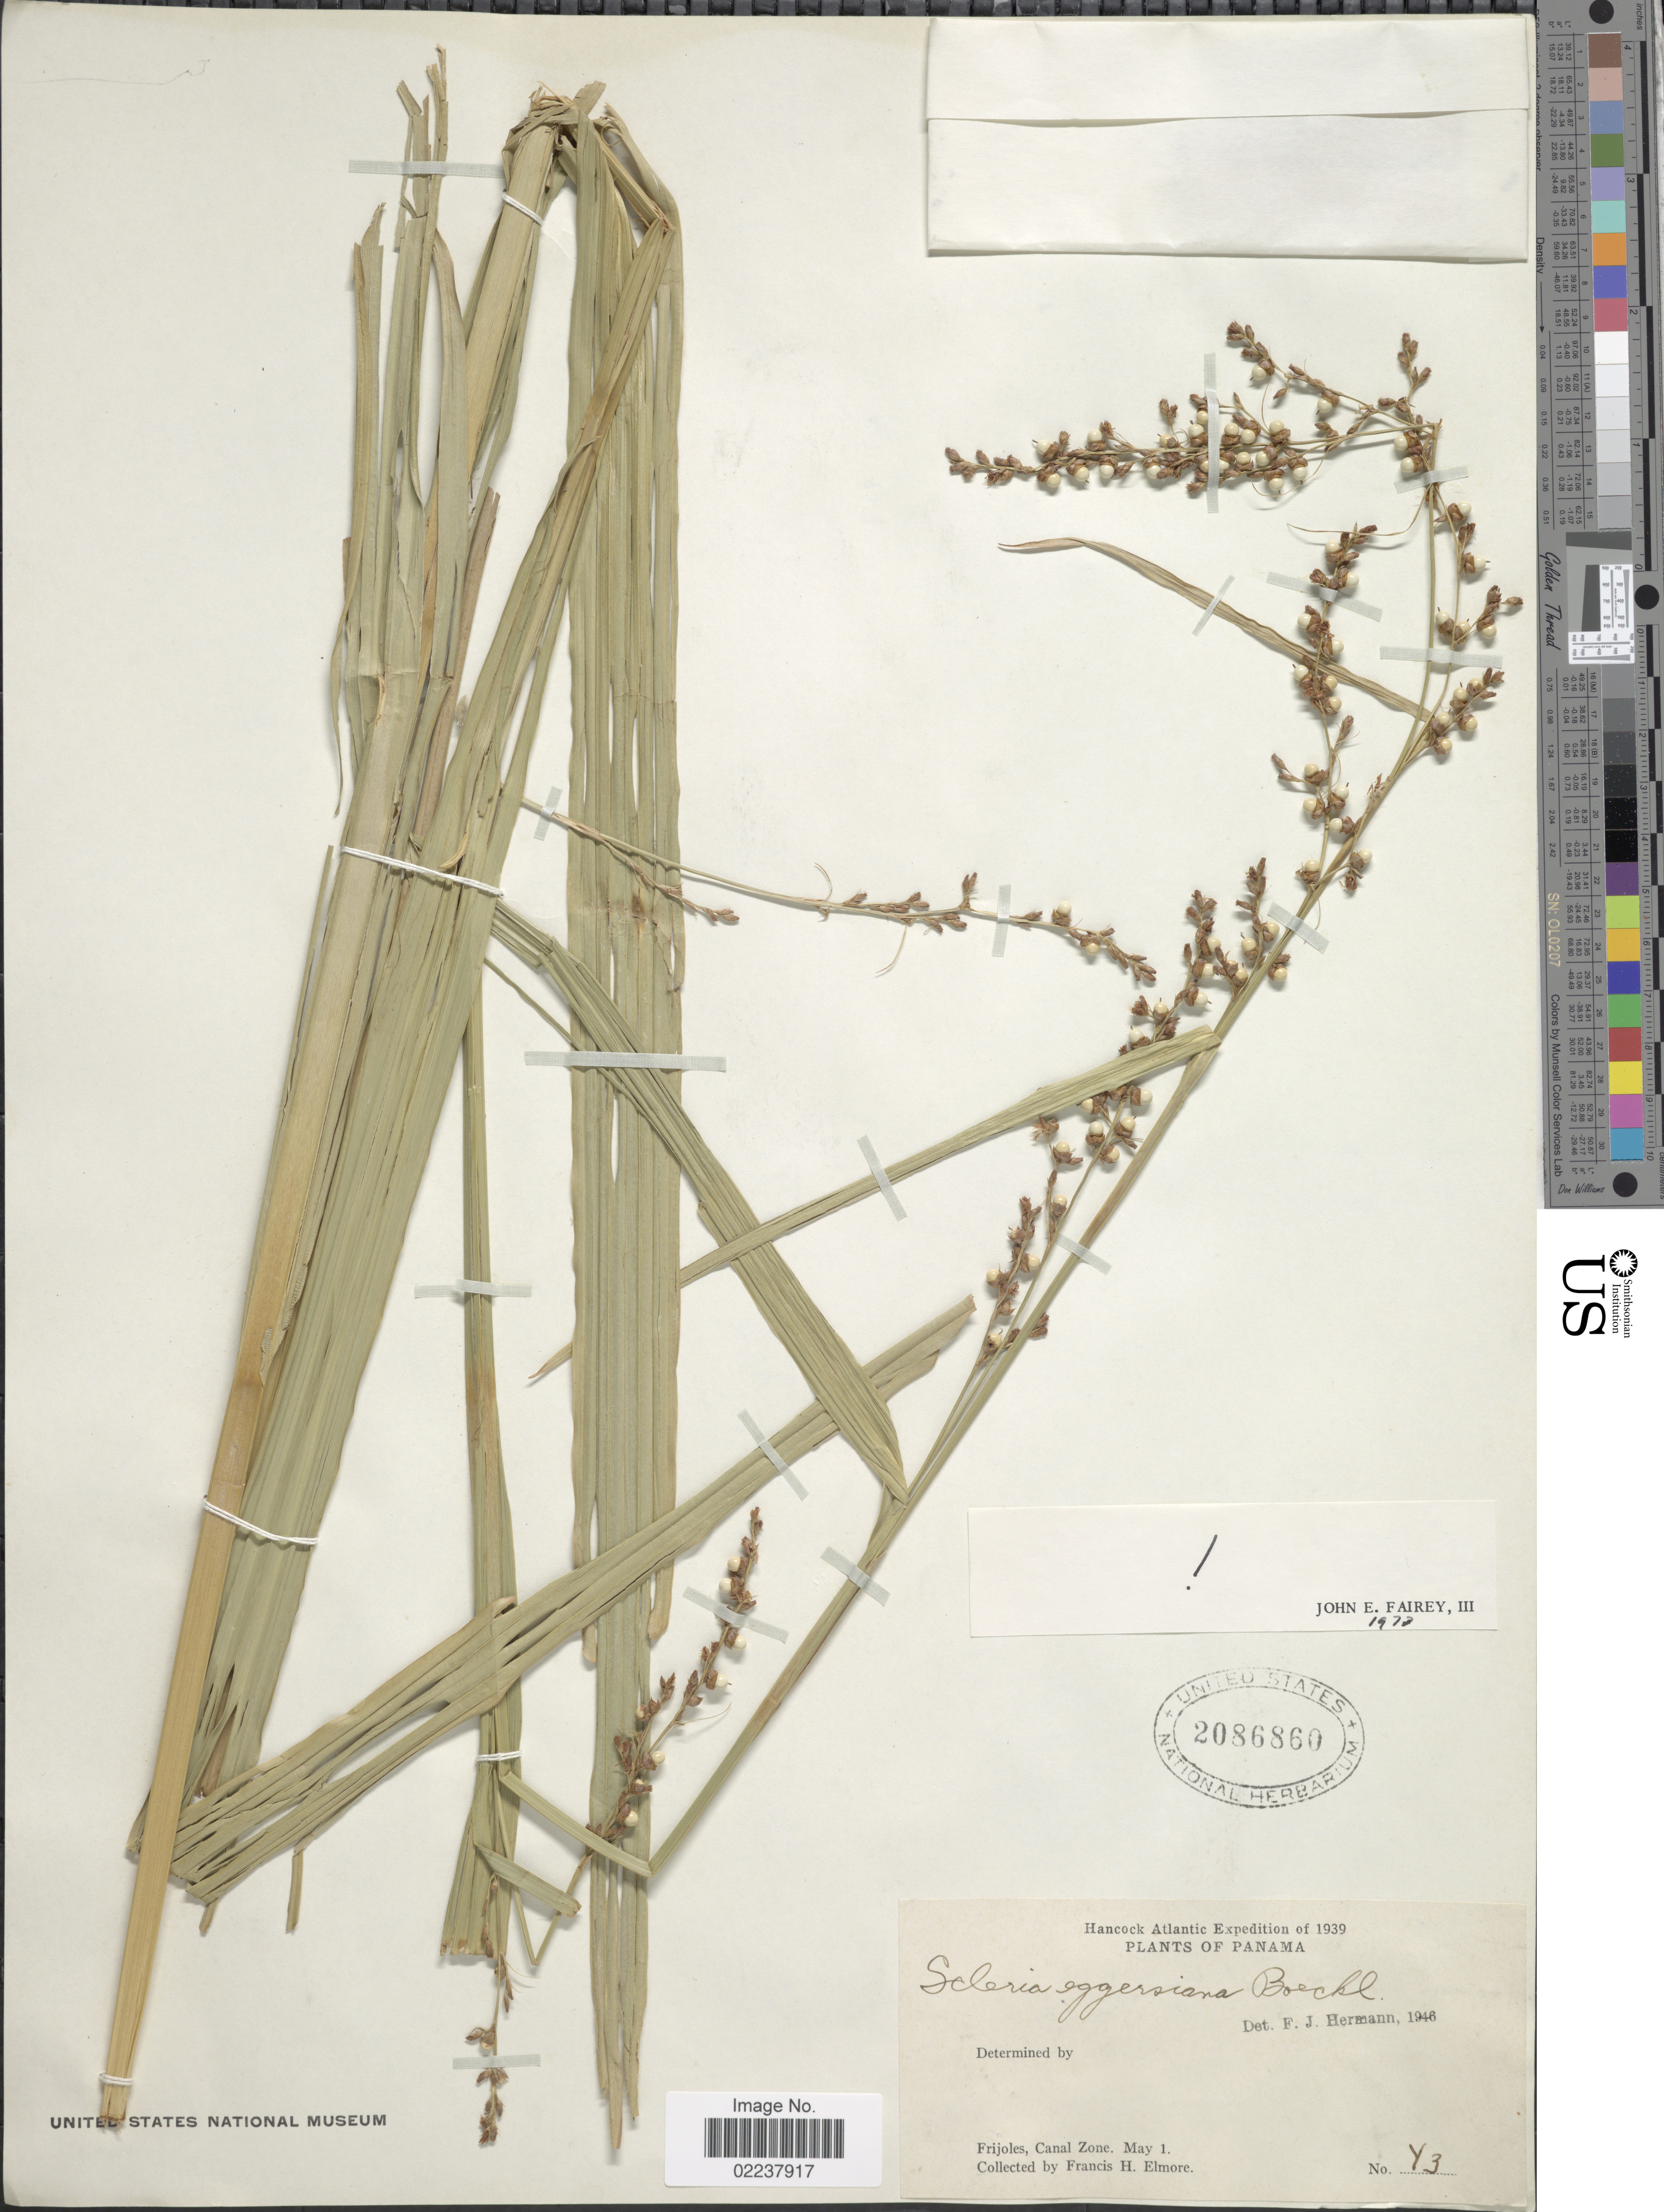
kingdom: Plantae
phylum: Tracheophyta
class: Liliopsida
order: Poales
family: Cyperaceae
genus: Scleria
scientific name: Scleria eggersiana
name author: Boeckeler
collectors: F. H. Elmore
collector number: Y3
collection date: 1939-05-01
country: Panama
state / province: Colón / Panamá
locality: Frijoles, Canal Zone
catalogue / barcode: US 2086860